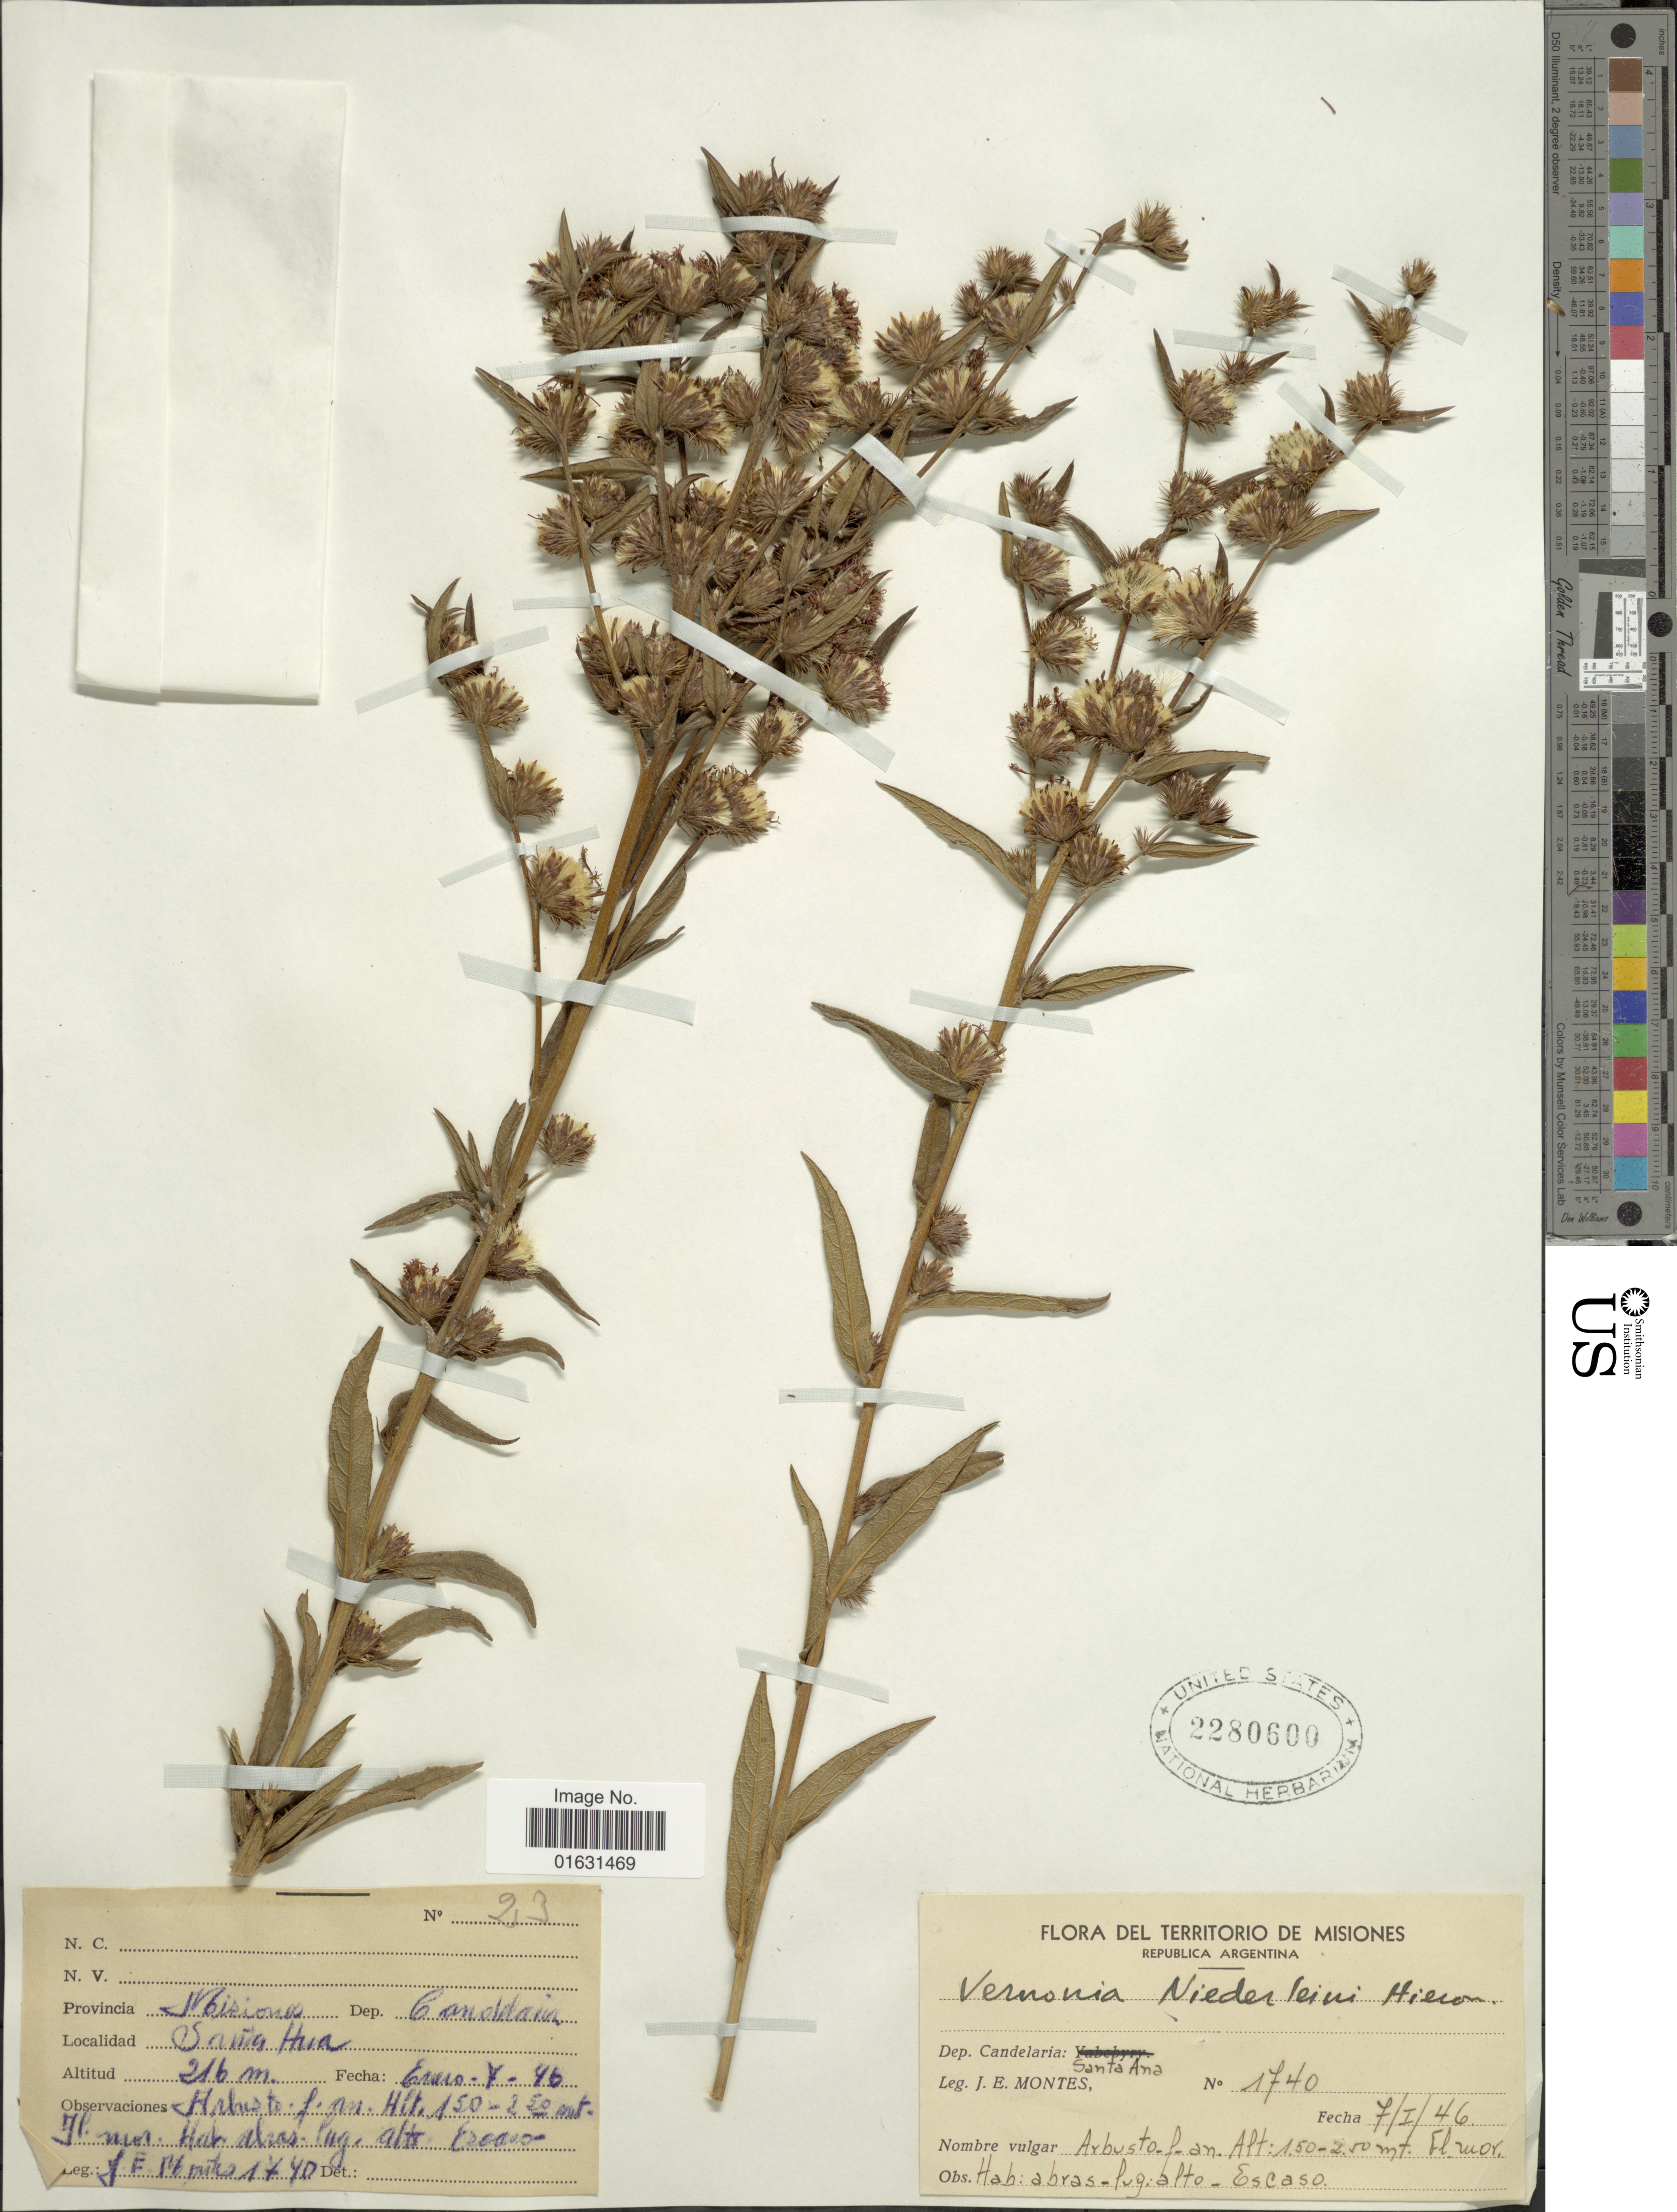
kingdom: Plantae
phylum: Tracheophyta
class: Magnoliopsida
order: Asterales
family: Asteraceae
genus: Lessingianthus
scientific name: Lessingianthus niederleinii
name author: (Hieron.) H. Rob.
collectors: J. E. Montes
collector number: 1740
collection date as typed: Transcribed d/m/y: 7/1/46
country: Argentina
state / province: Misiones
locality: Dept. Candelaria: Misiones, Dept. Candelaria, Sama Hua [interpreted]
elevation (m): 216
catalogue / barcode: US 2280600